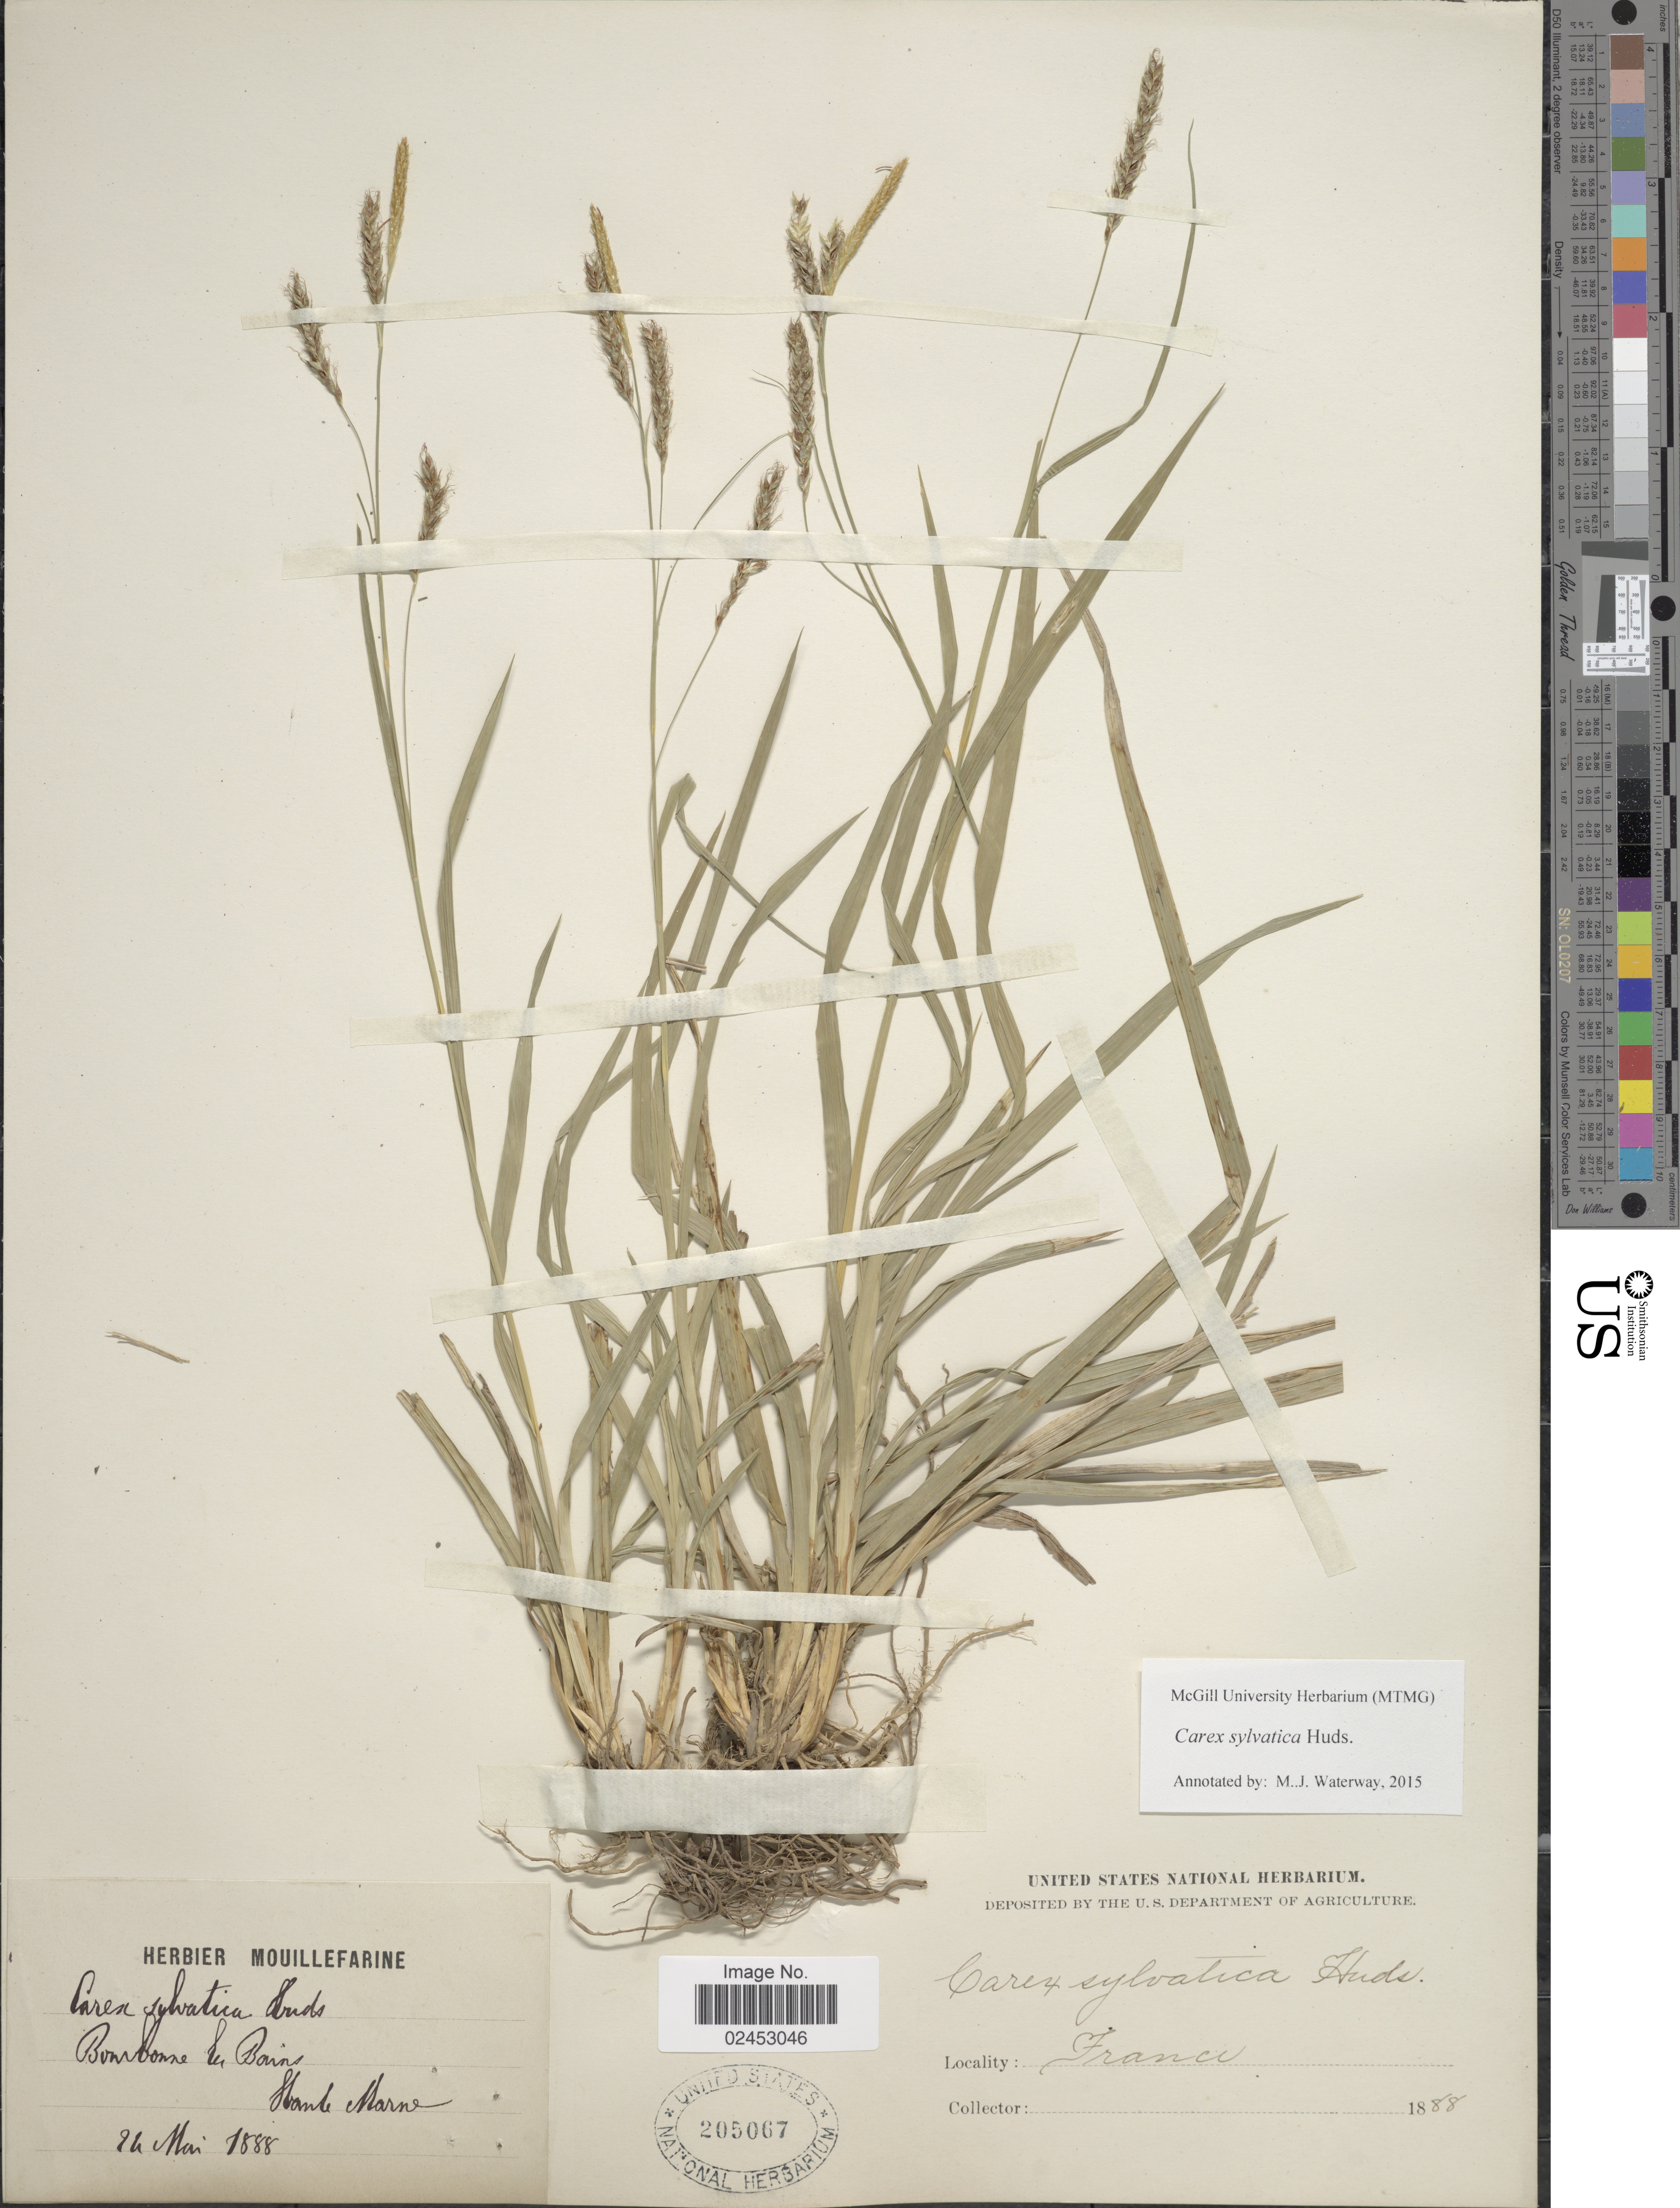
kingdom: Plantae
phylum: Tracheophyta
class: Liliopsida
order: Poales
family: Cyperaceae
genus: Carex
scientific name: Carex sylvatica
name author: Huds.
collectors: ex herb. Mouillefarine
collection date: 1888-05-24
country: France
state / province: Grand Est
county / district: Haute-Marne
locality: Bourbonne les Bains, Haute Marne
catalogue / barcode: US 205067